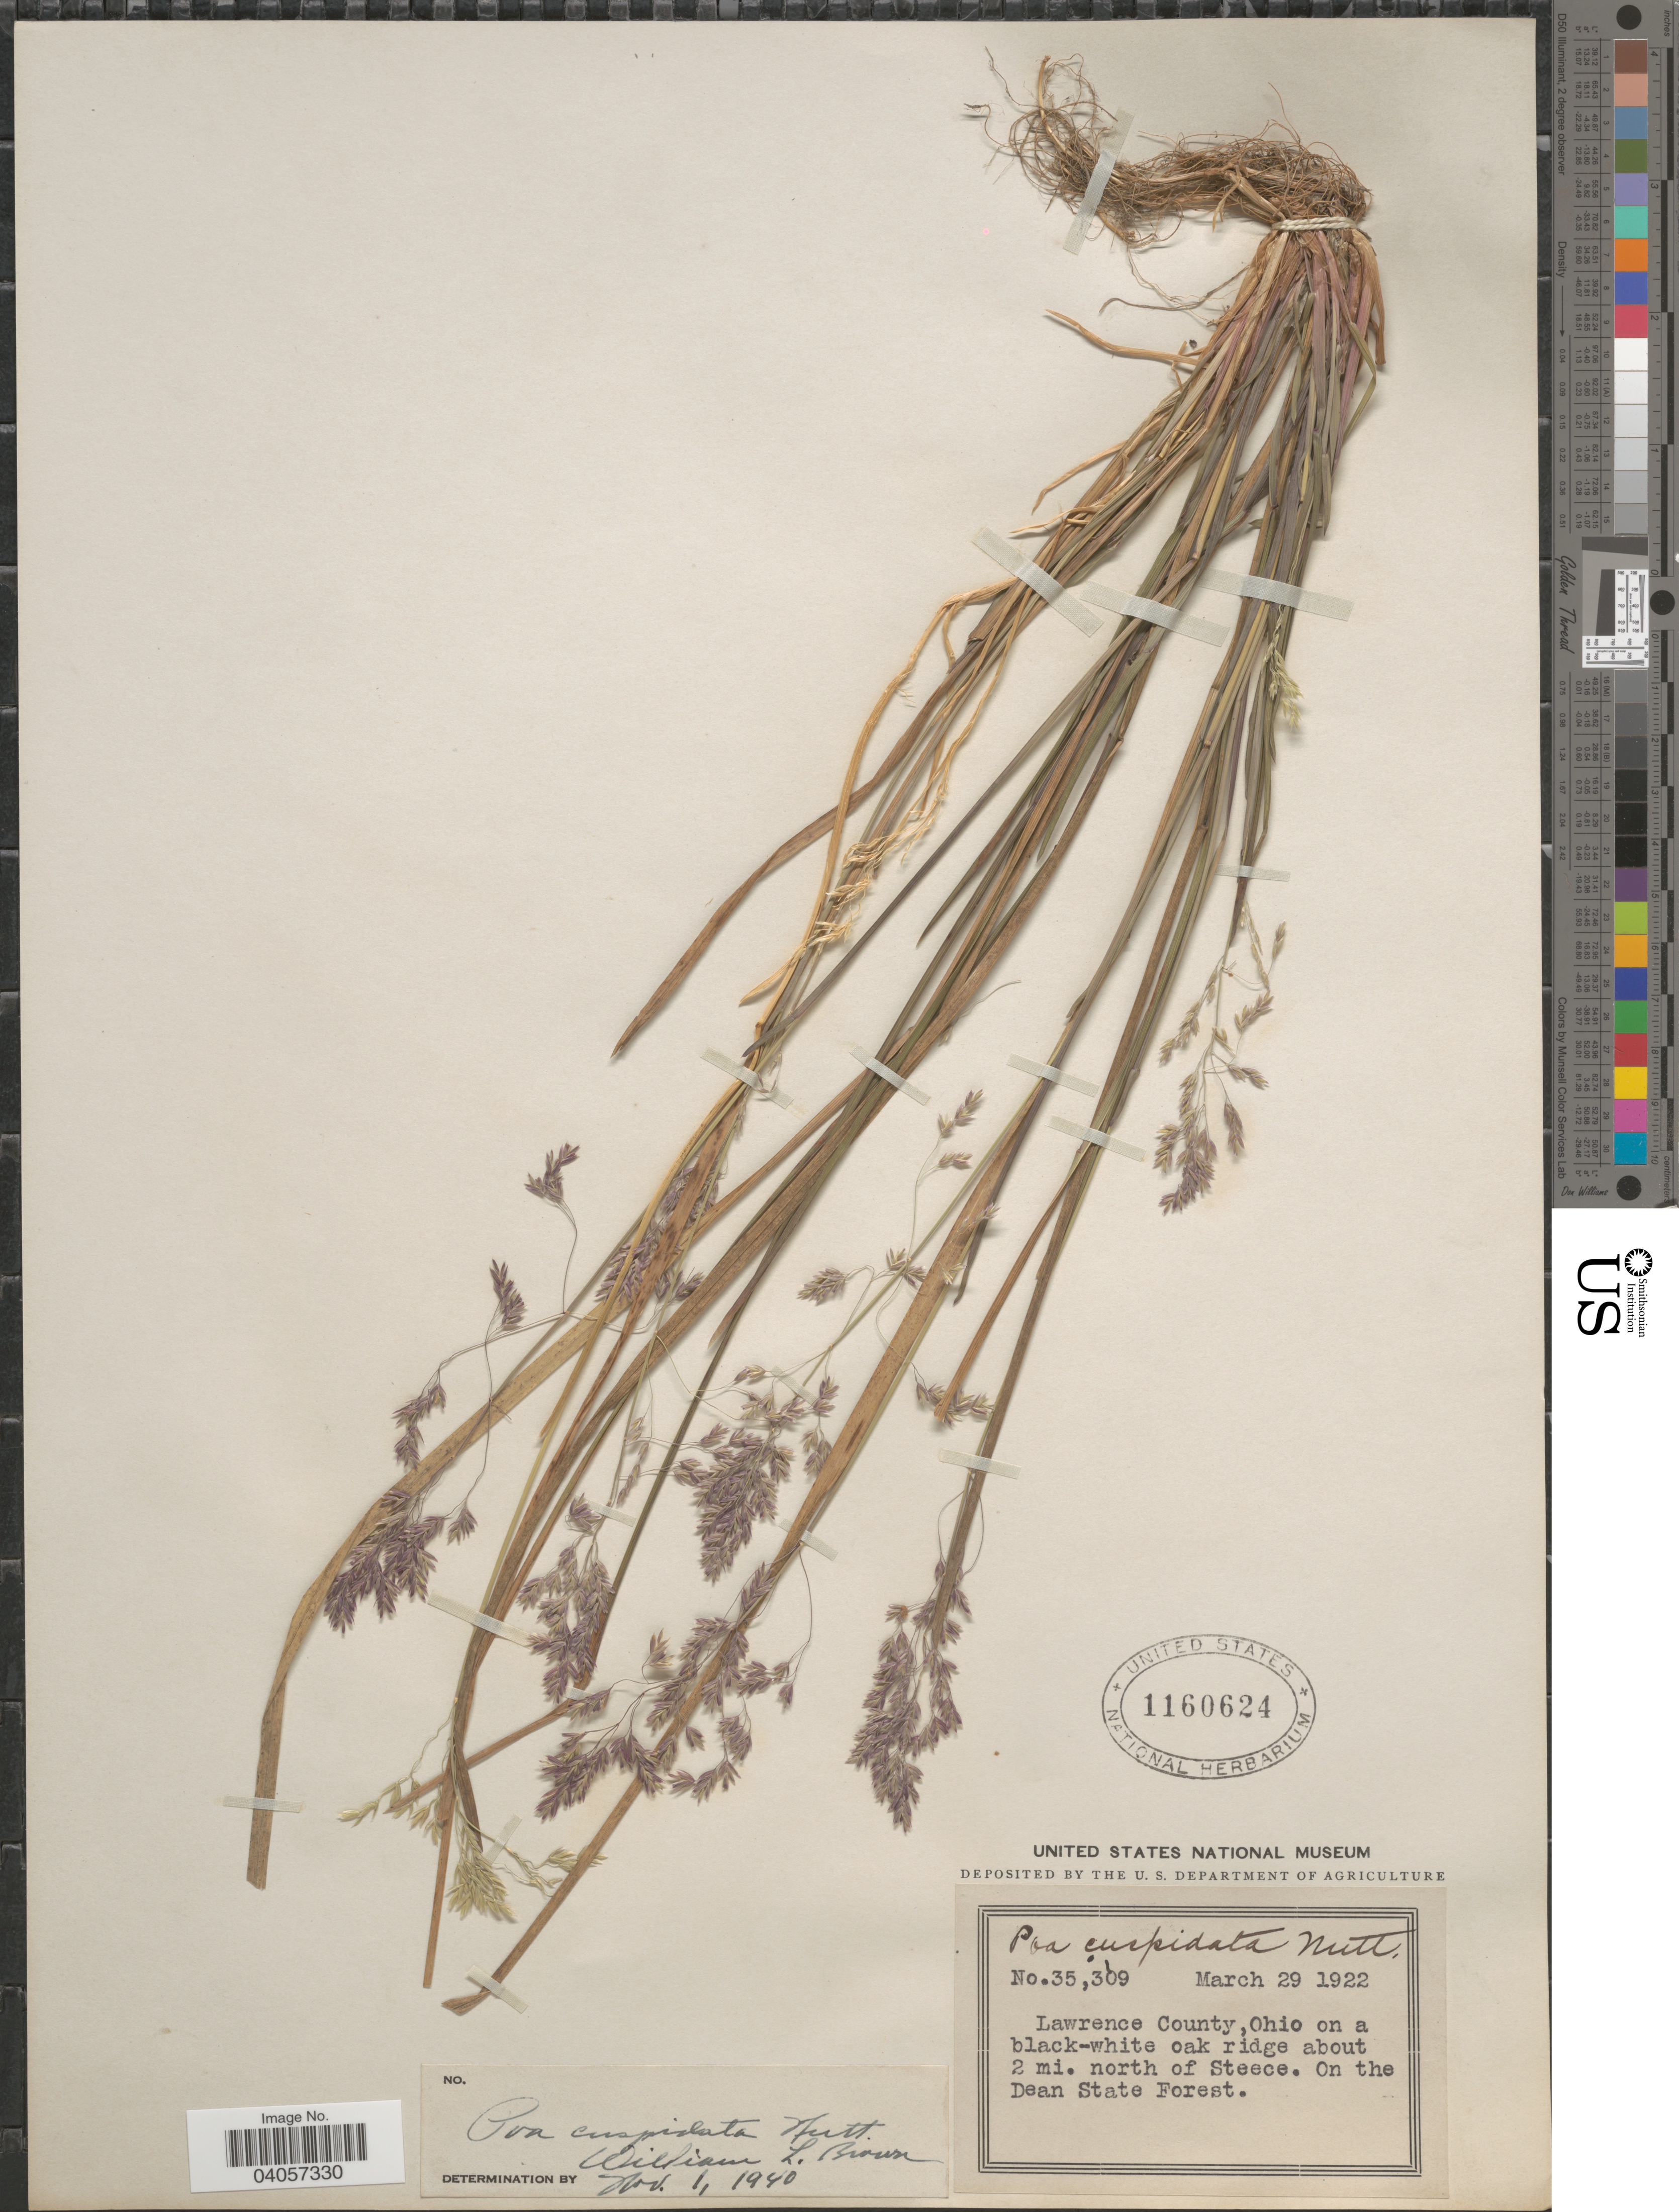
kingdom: Plantae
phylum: Tracheophyta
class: Liliopsida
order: Poales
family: Poaceae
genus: Poa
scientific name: Poa cuspidata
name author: Nutt.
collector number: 35309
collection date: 1922-03-29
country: United States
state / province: Ohio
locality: Lawrence County, on a black-white oak ridge about 2 mi. north of Steece. On the Dean State Forest.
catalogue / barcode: US 1160624